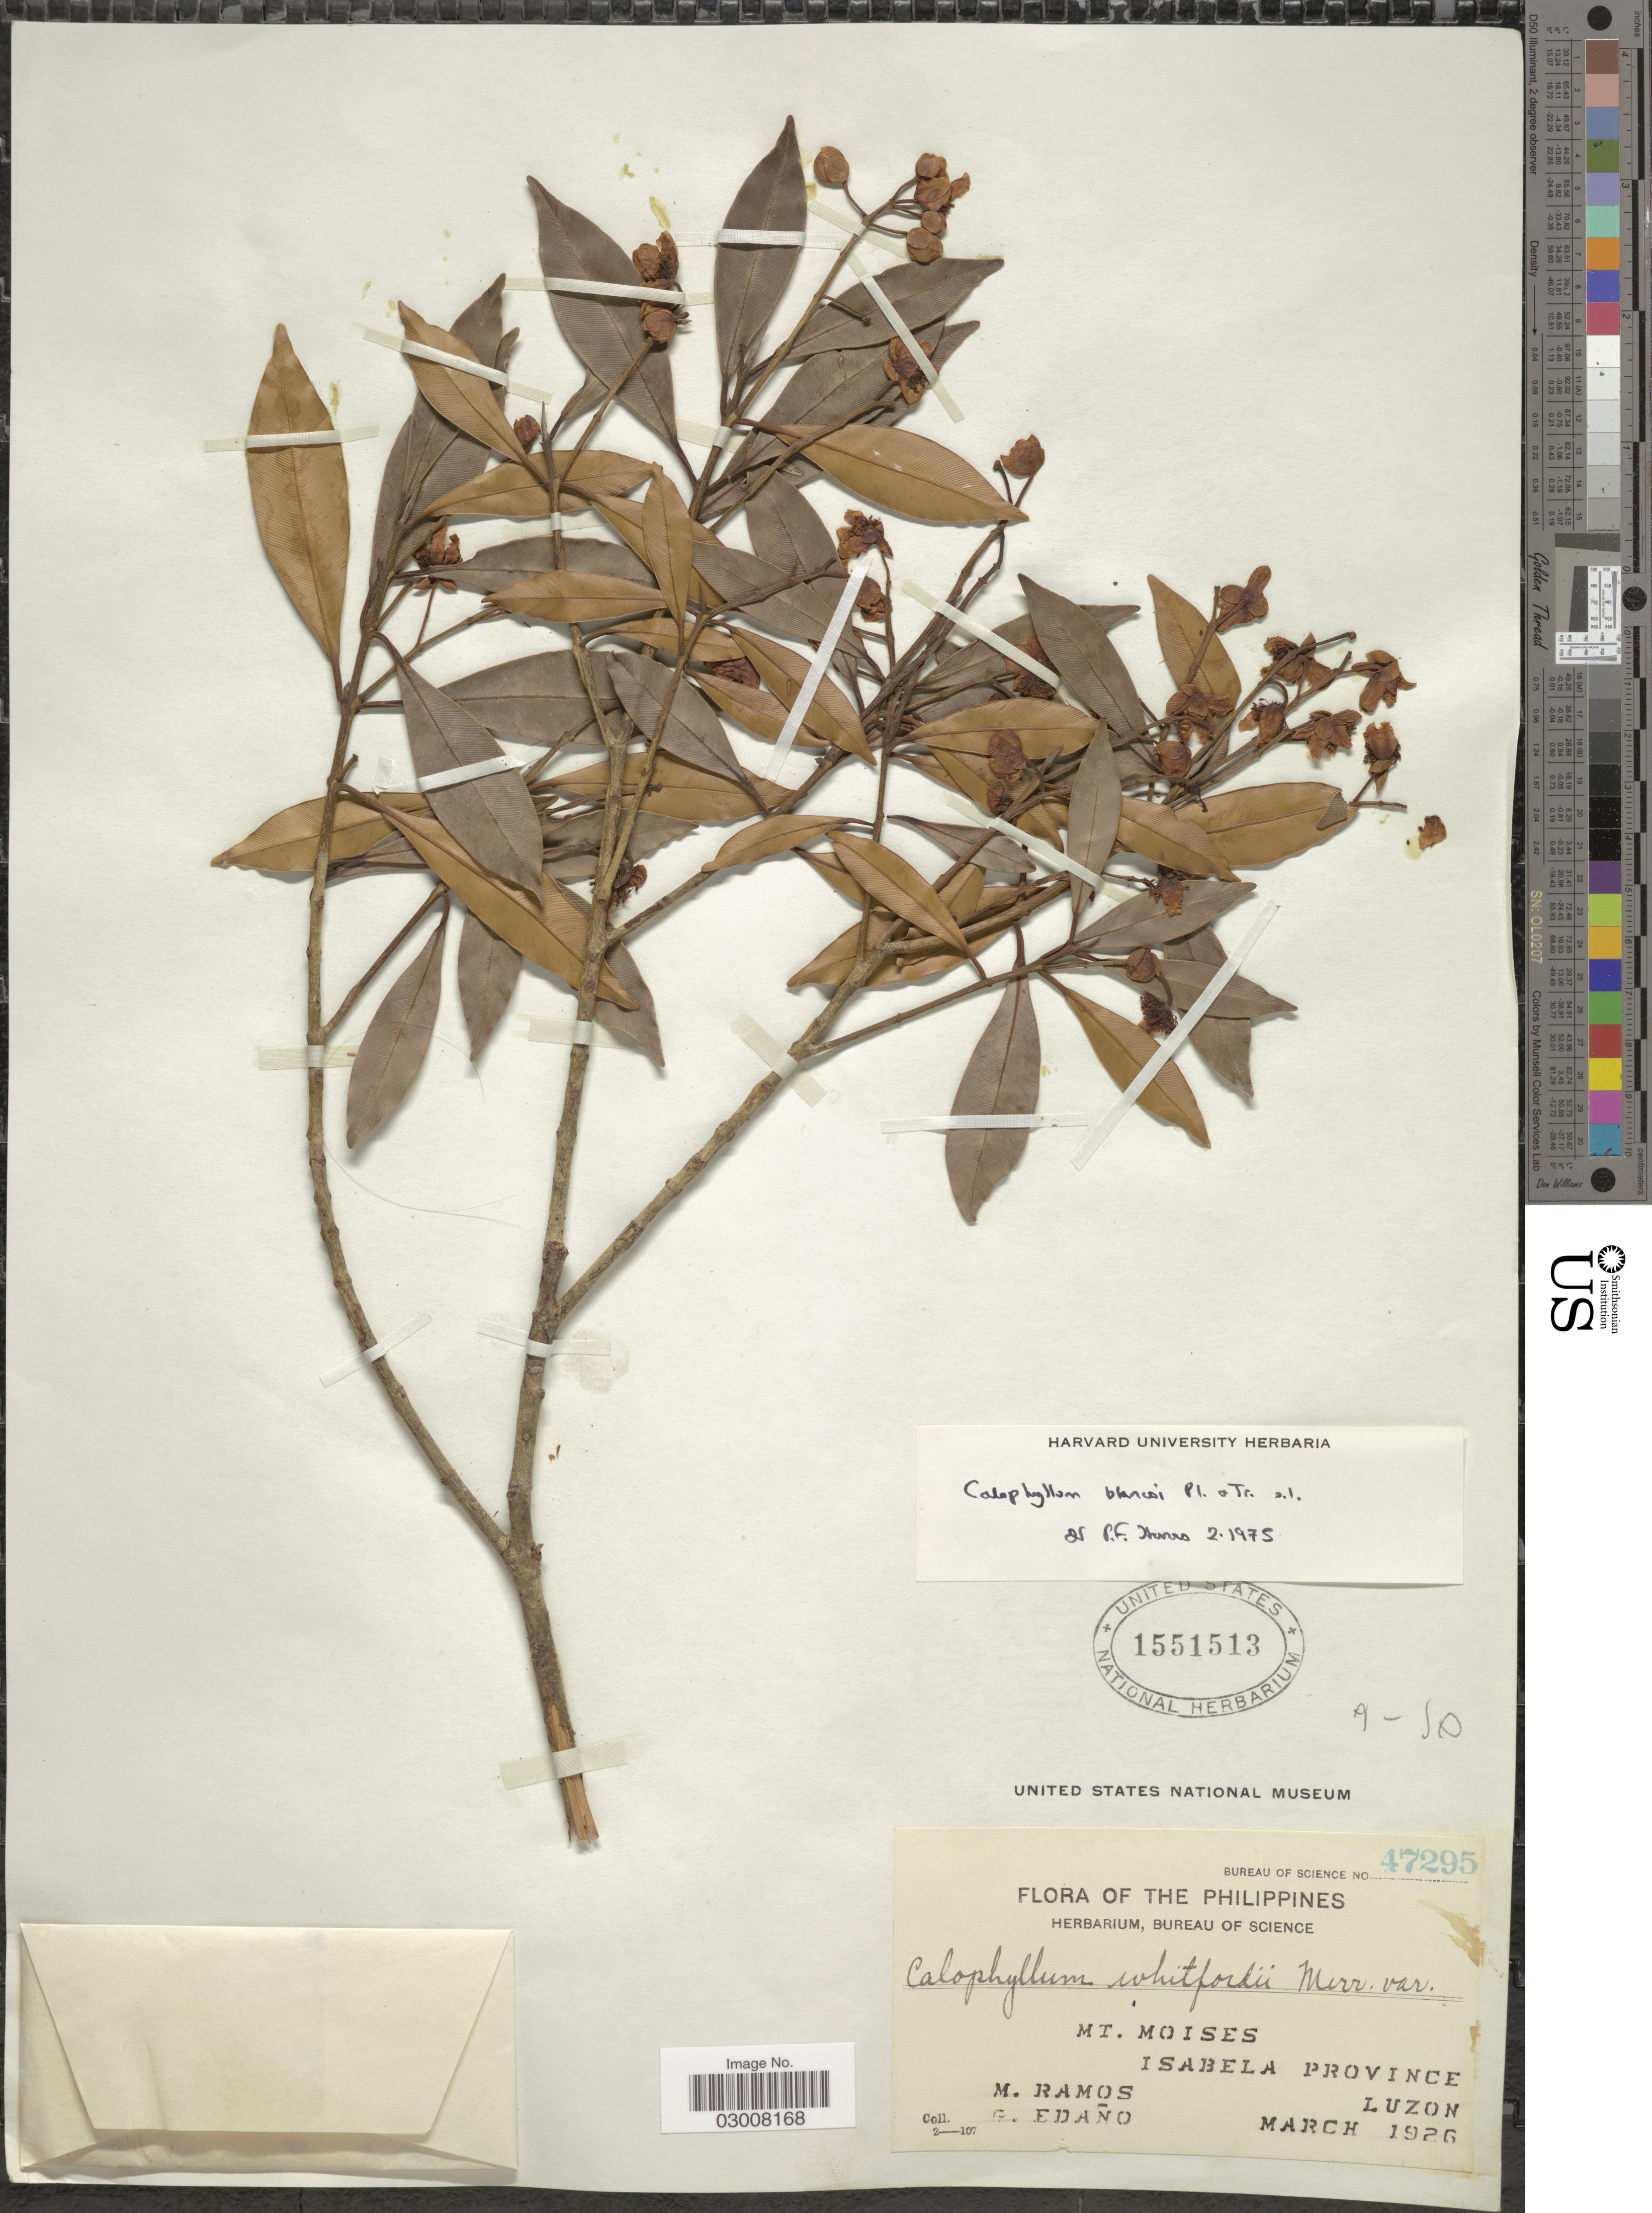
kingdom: Plantae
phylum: Tracheophyta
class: Magnoliopsida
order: Malpighiales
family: Calophyllaceae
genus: Calophyllum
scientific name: Calophyllum blancoi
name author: Planch. & Triana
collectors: M. Ramos & G. Edaño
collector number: Bureau of Science 47295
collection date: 1926-03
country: Philippines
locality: Mt. Moises, Isabela Province, Luzon.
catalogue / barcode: US 1551513